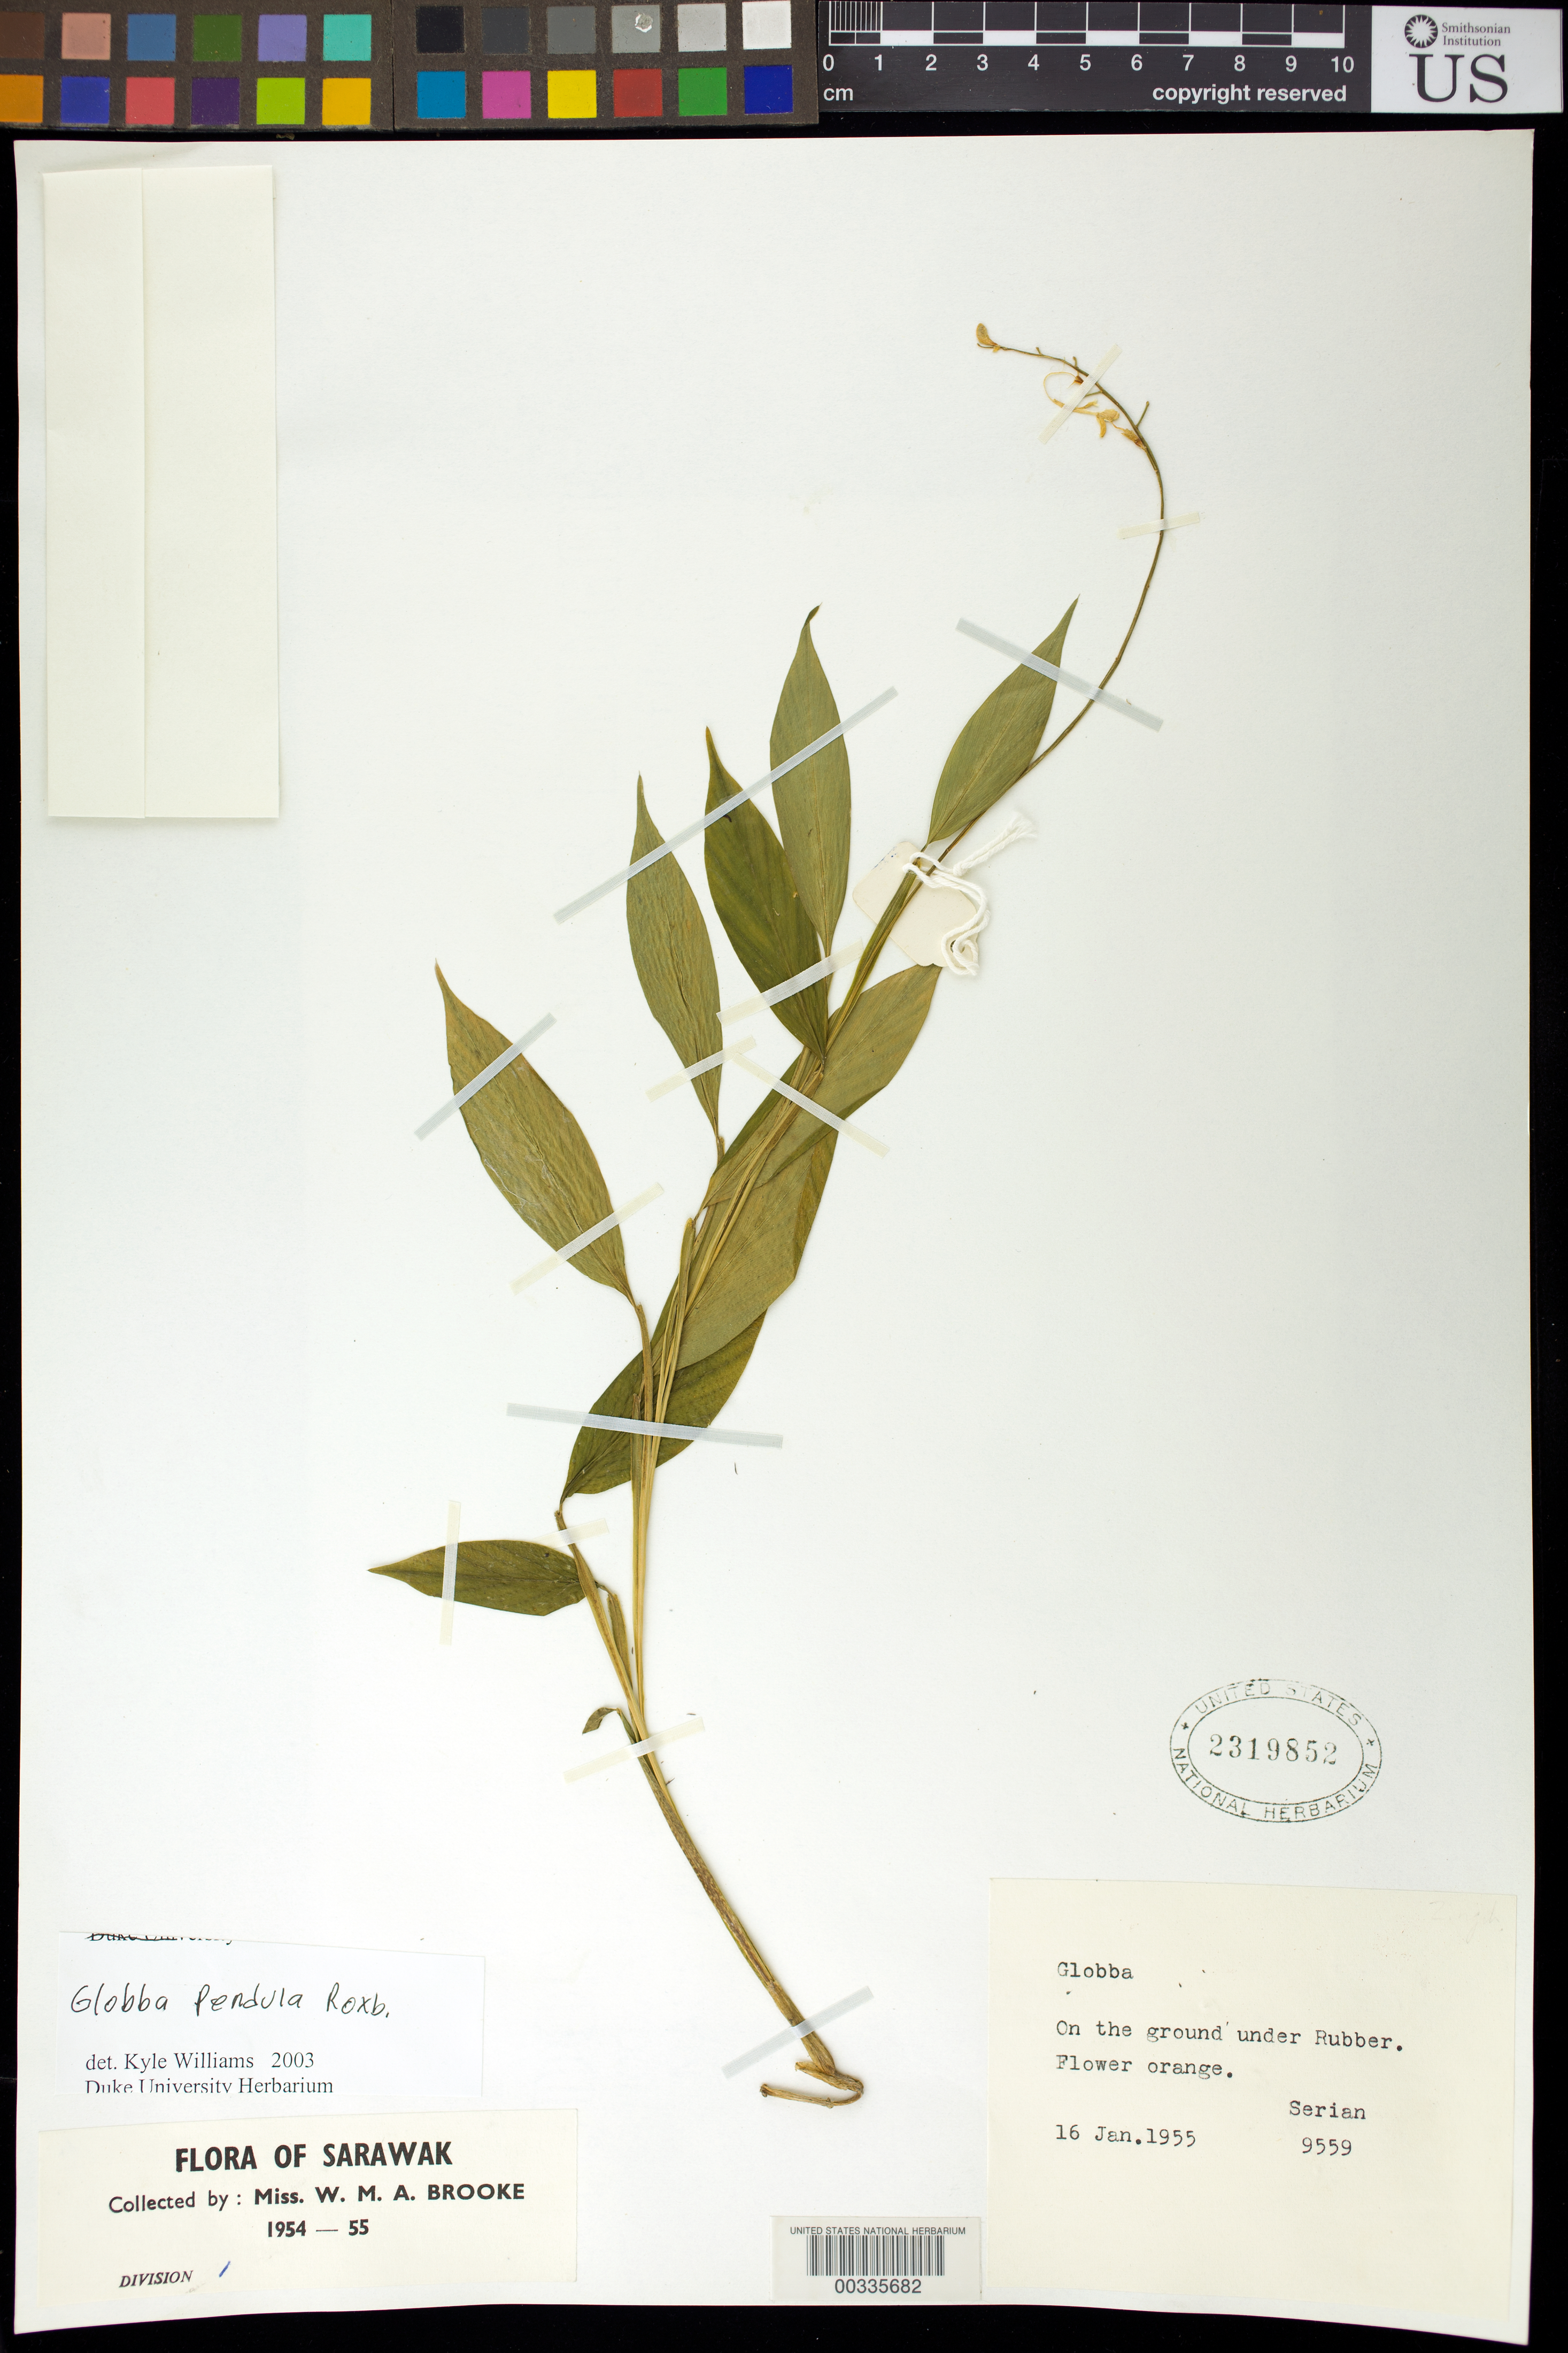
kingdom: Plantae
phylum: Tracheophyta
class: Liliopsida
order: Zingiberales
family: Zingiberaceae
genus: Globba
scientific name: Globba pendula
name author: Roxb.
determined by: Williams, K. J.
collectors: W. Brooke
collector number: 9559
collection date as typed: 16 Jan 1955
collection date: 1955-01-16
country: Malaysia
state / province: Sarawak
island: Borneo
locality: Serian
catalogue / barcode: US 2319852